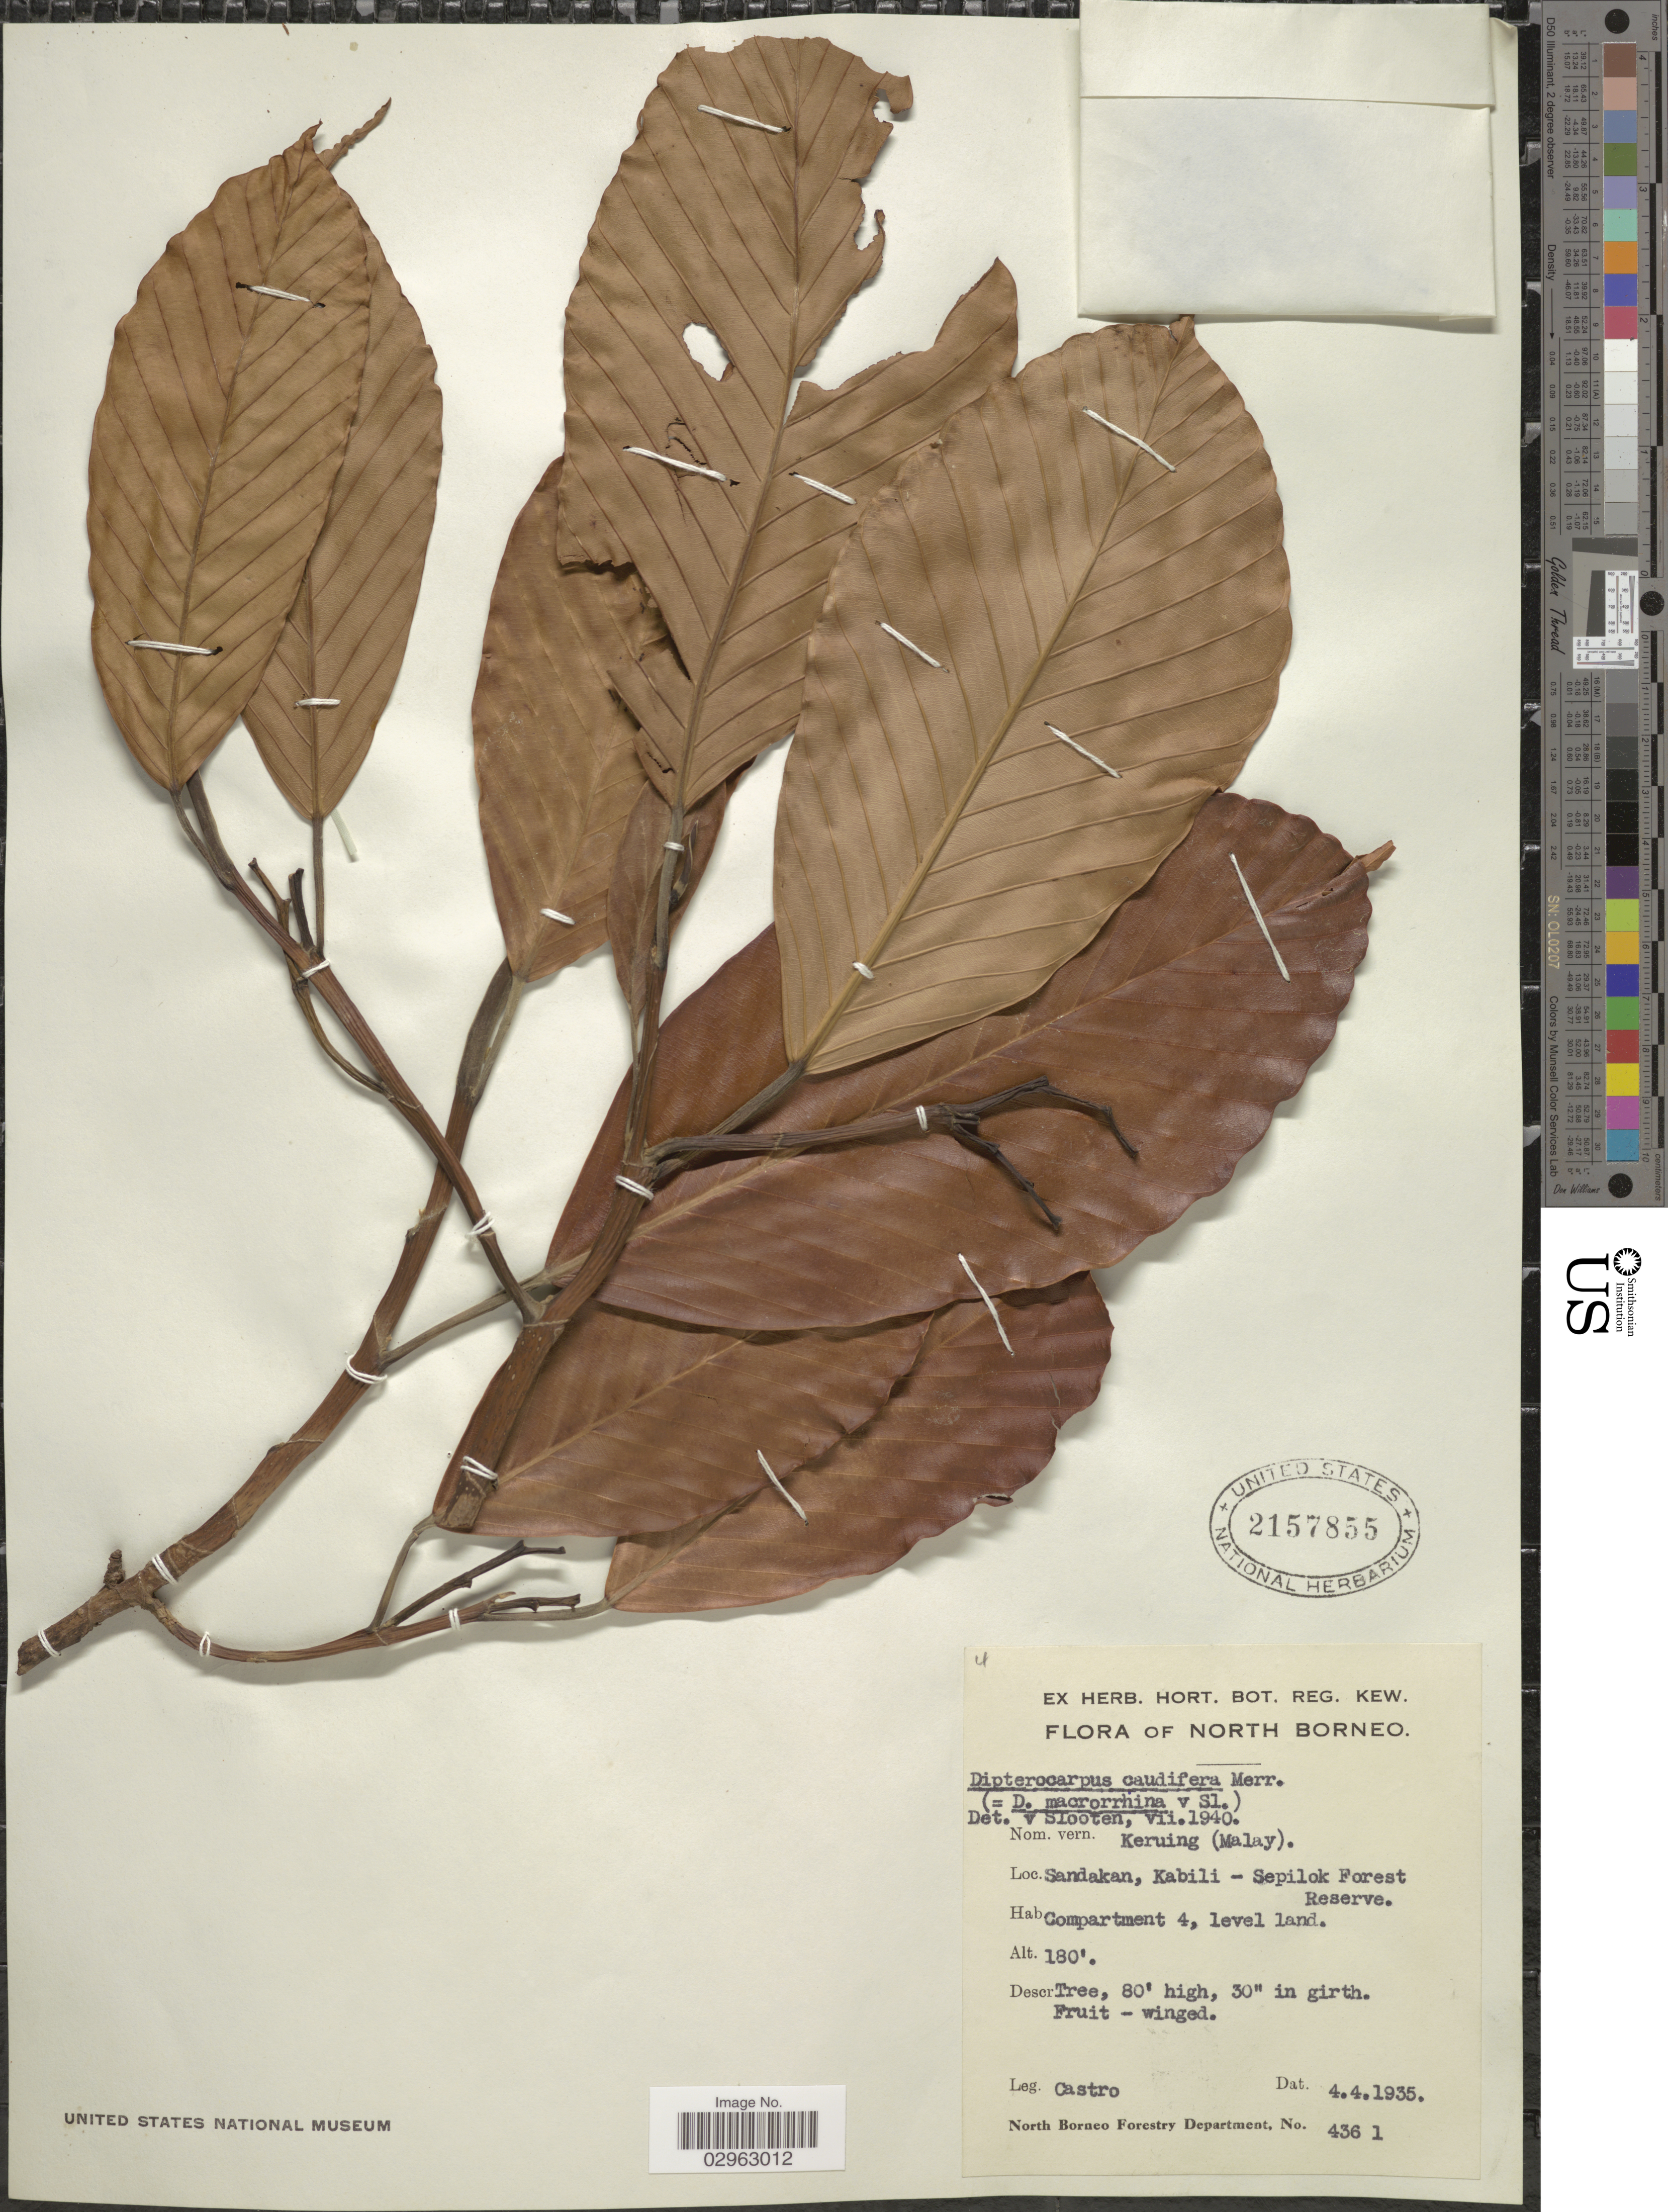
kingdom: Plantae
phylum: Tracheophyta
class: Magnoliopsida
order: Malvales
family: Dipterocarpaceae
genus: Dipterocarpus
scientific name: Dipterocarpus caudiferus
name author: Merr.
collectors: -. Castro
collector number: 4361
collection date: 1935-04-04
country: Malaysia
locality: North Borneo. Sandakan, Kabili - Sepilok Forest Reserve.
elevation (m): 55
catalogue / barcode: US 2157855